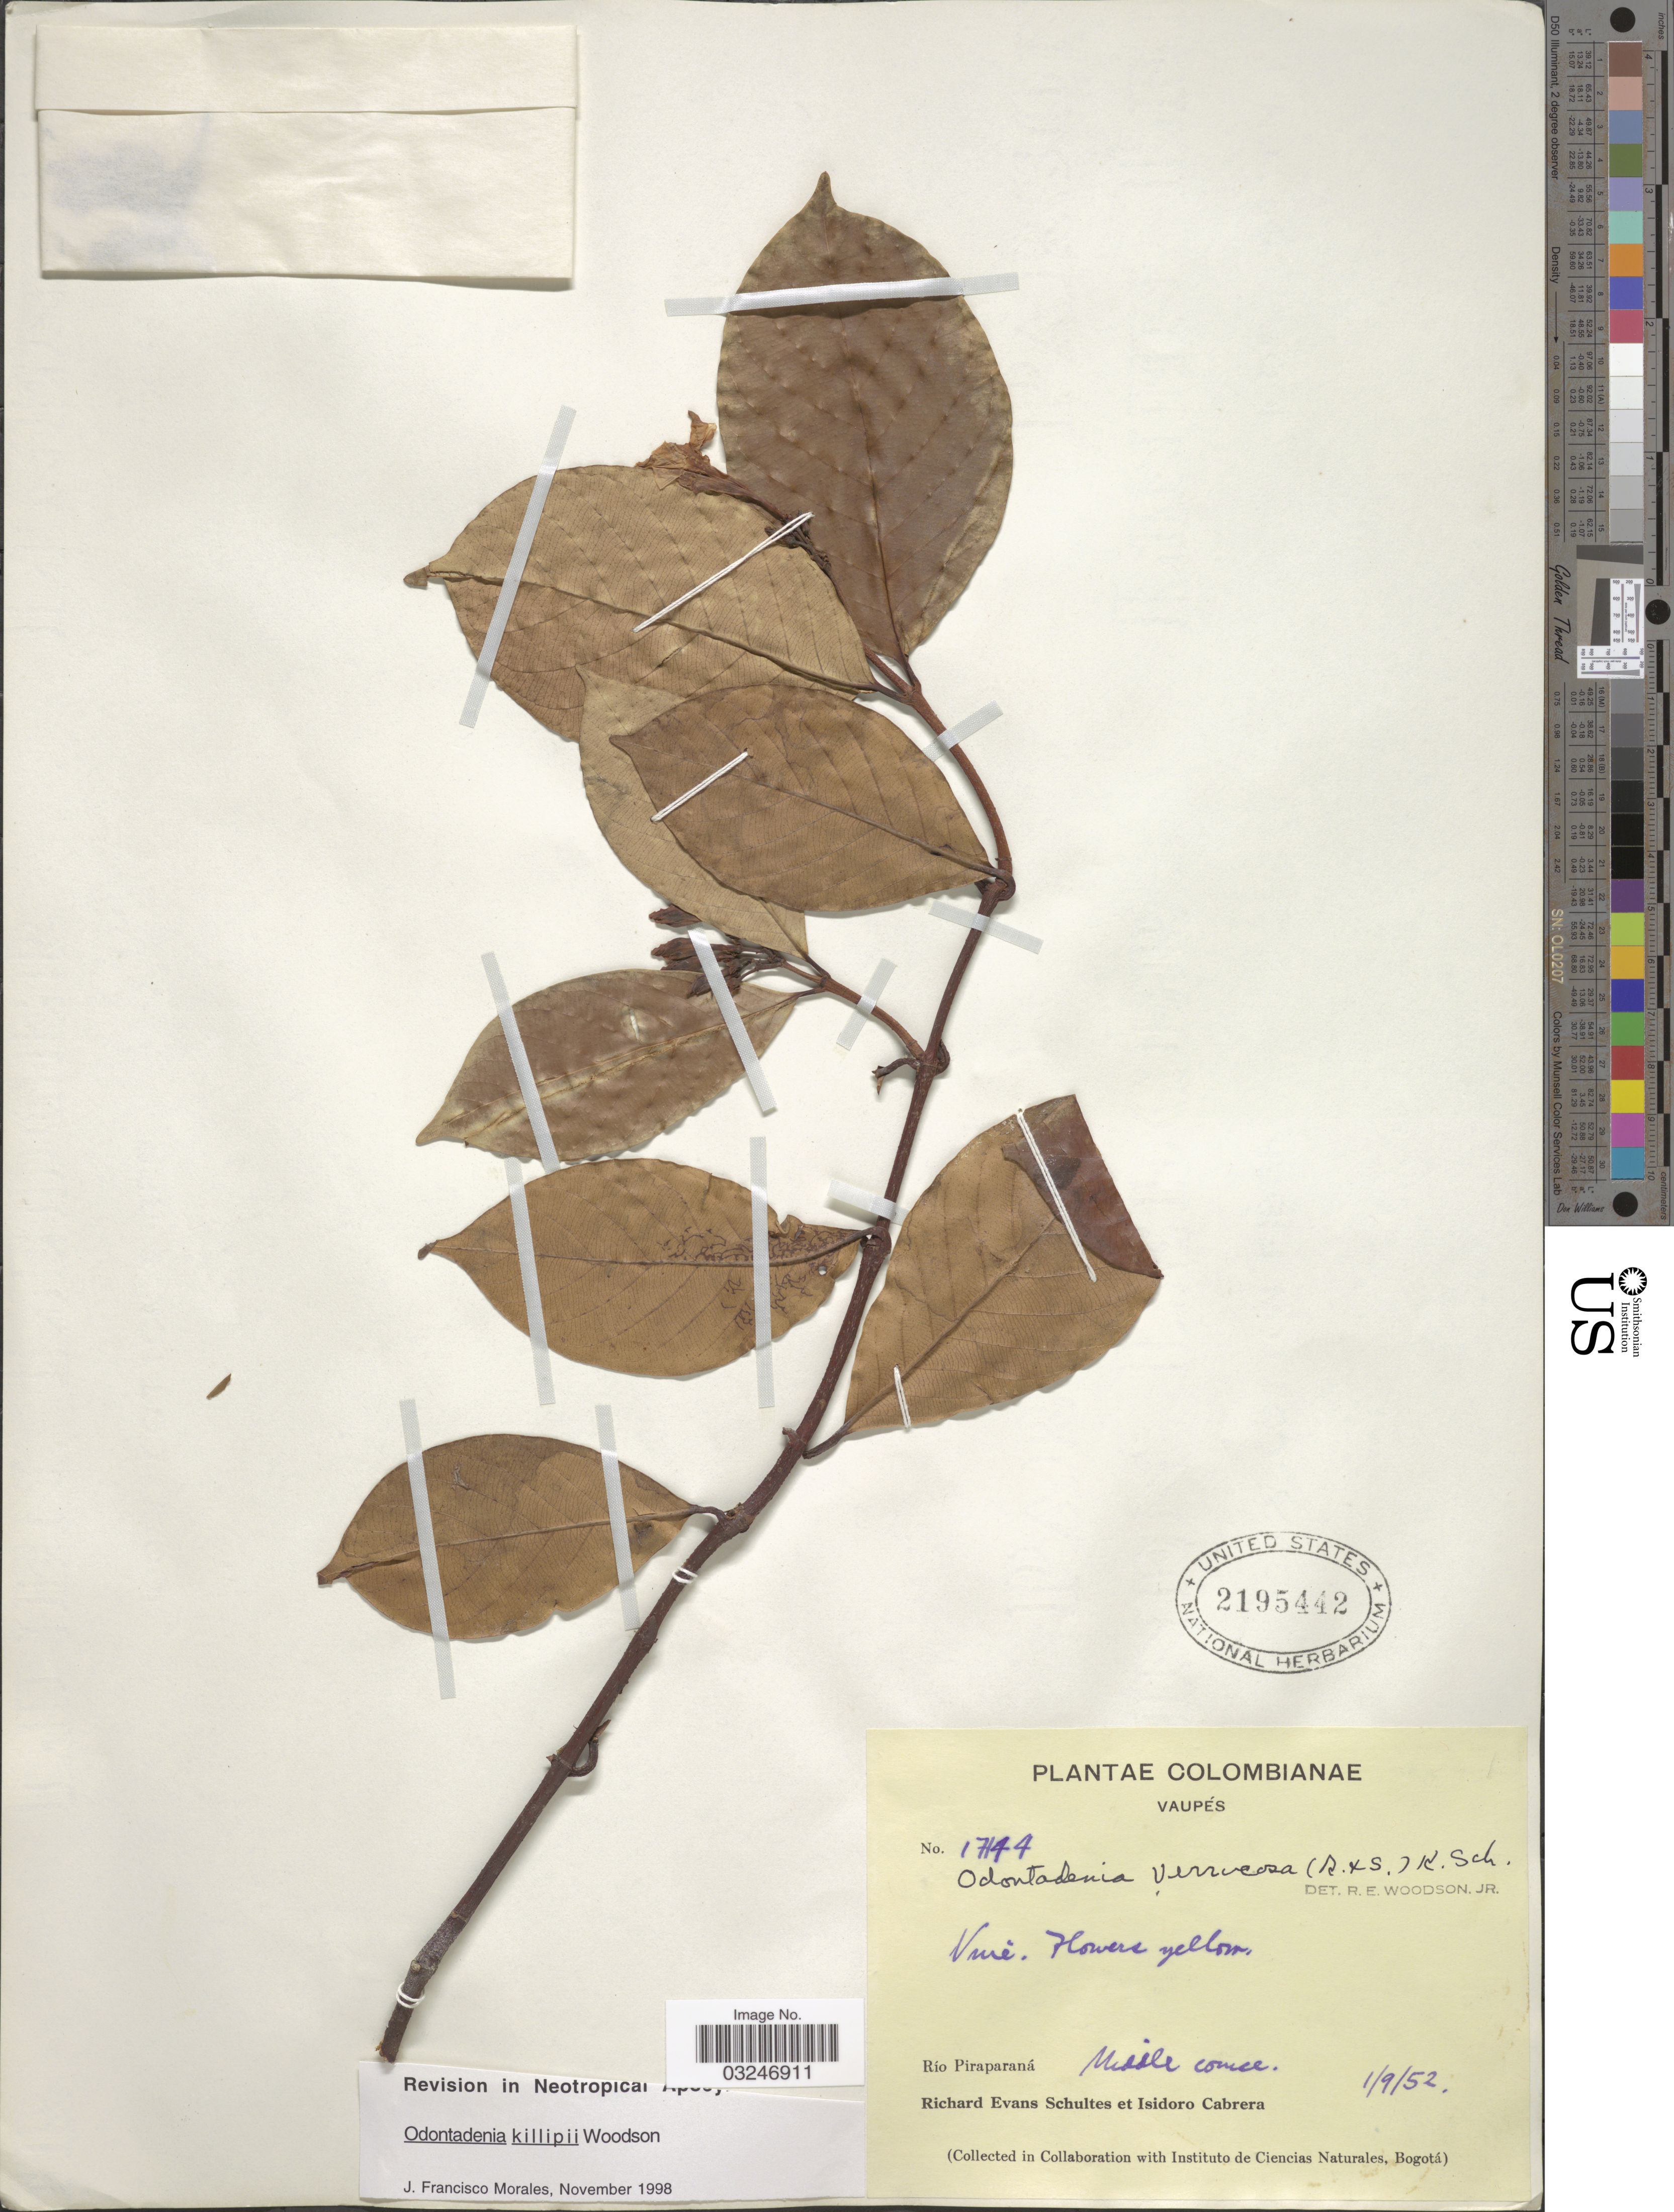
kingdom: Plantae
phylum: Tracheophyta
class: Magnoliopsida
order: Gentianales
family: Apocynaceae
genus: Odontadenia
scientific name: Odontadenia killipii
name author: Woodson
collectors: R. E. Schultes & I. Cabrera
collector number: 17144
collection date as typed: Transcribed d/m/y: 1/9/52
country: Colombia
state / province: Vaupés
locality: Río Piraparaná. Middle course [interpreted].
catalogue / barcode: US 2195442